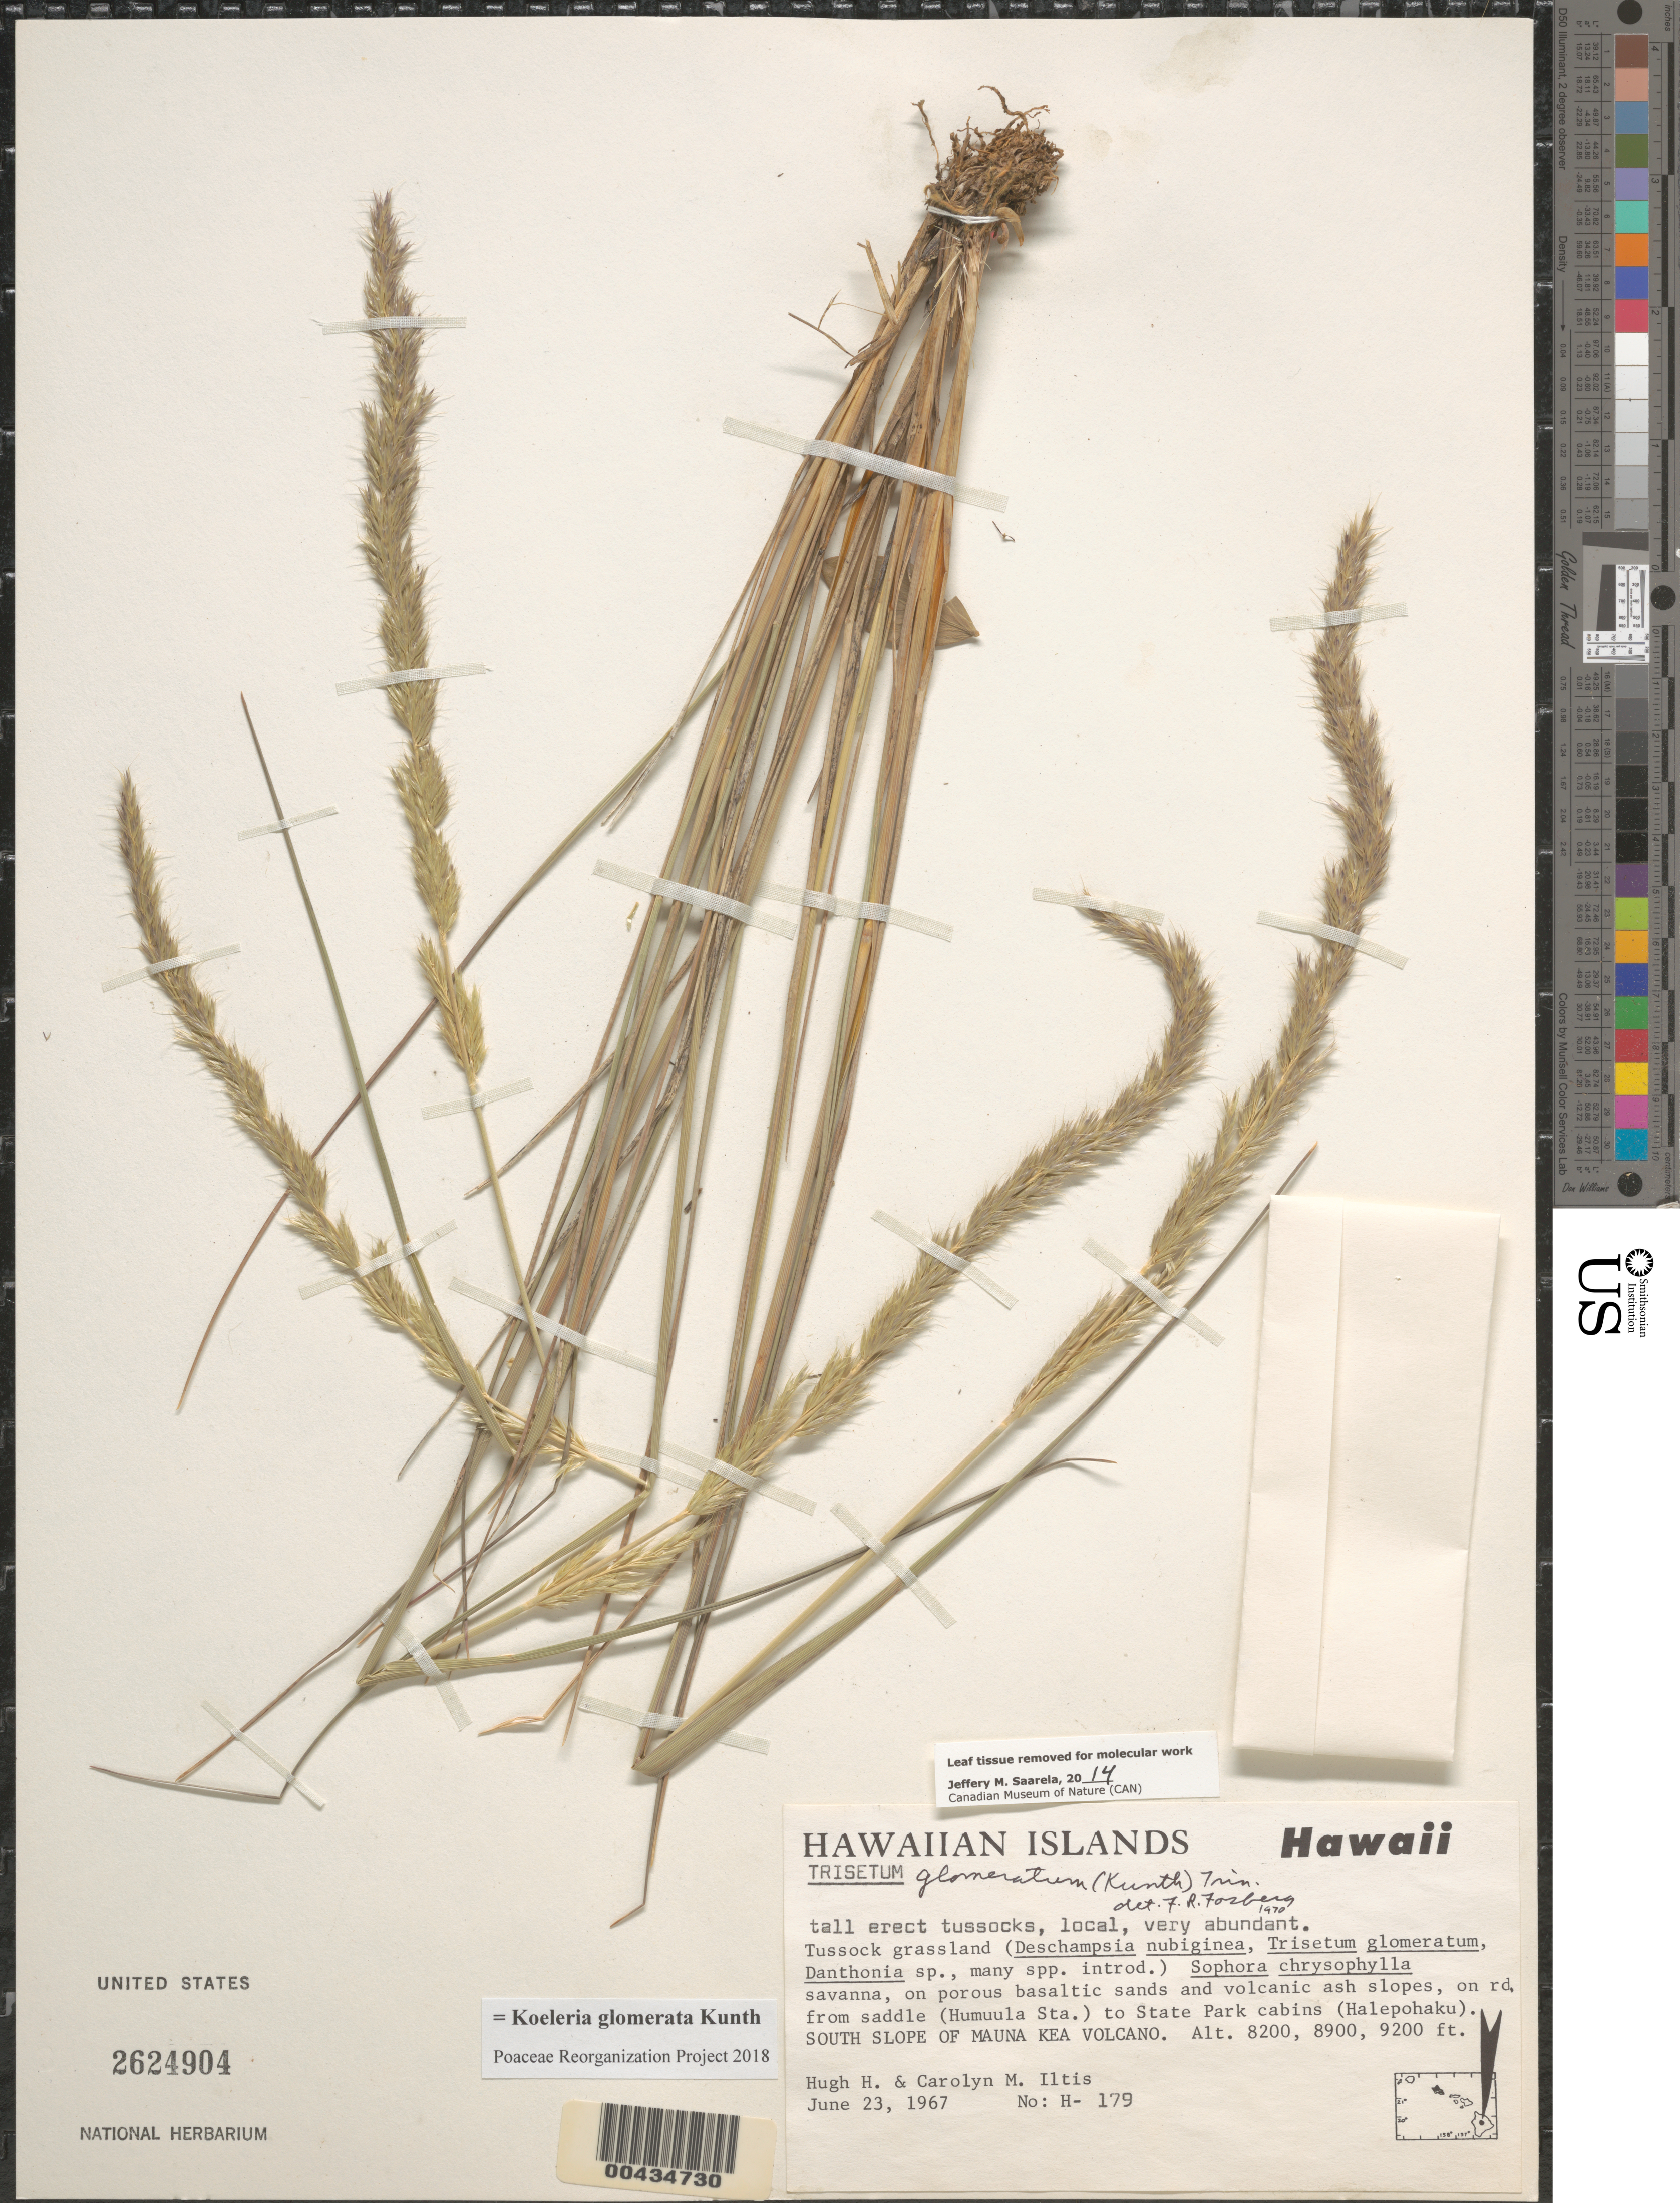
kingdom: Plantae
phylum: Tracheophyta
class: Liliopsida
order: Poales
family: Poaceae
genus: Koeleria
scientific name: Koeleria glomerata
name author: Kunth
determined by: Poaceae Reorganization Project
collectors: H. H. Iltis & C. M Iltis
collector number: H-179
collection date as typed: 23 Jun 1967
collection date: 1967-06-23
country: United States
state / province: Hawaii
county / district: Hawaii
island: Hawaii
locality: On road from saddle (Humuula Station) to State Park cabins (Halepohaku). South slope of Mauna Kea Volcano.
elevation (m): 2499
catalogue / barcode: US 2624904